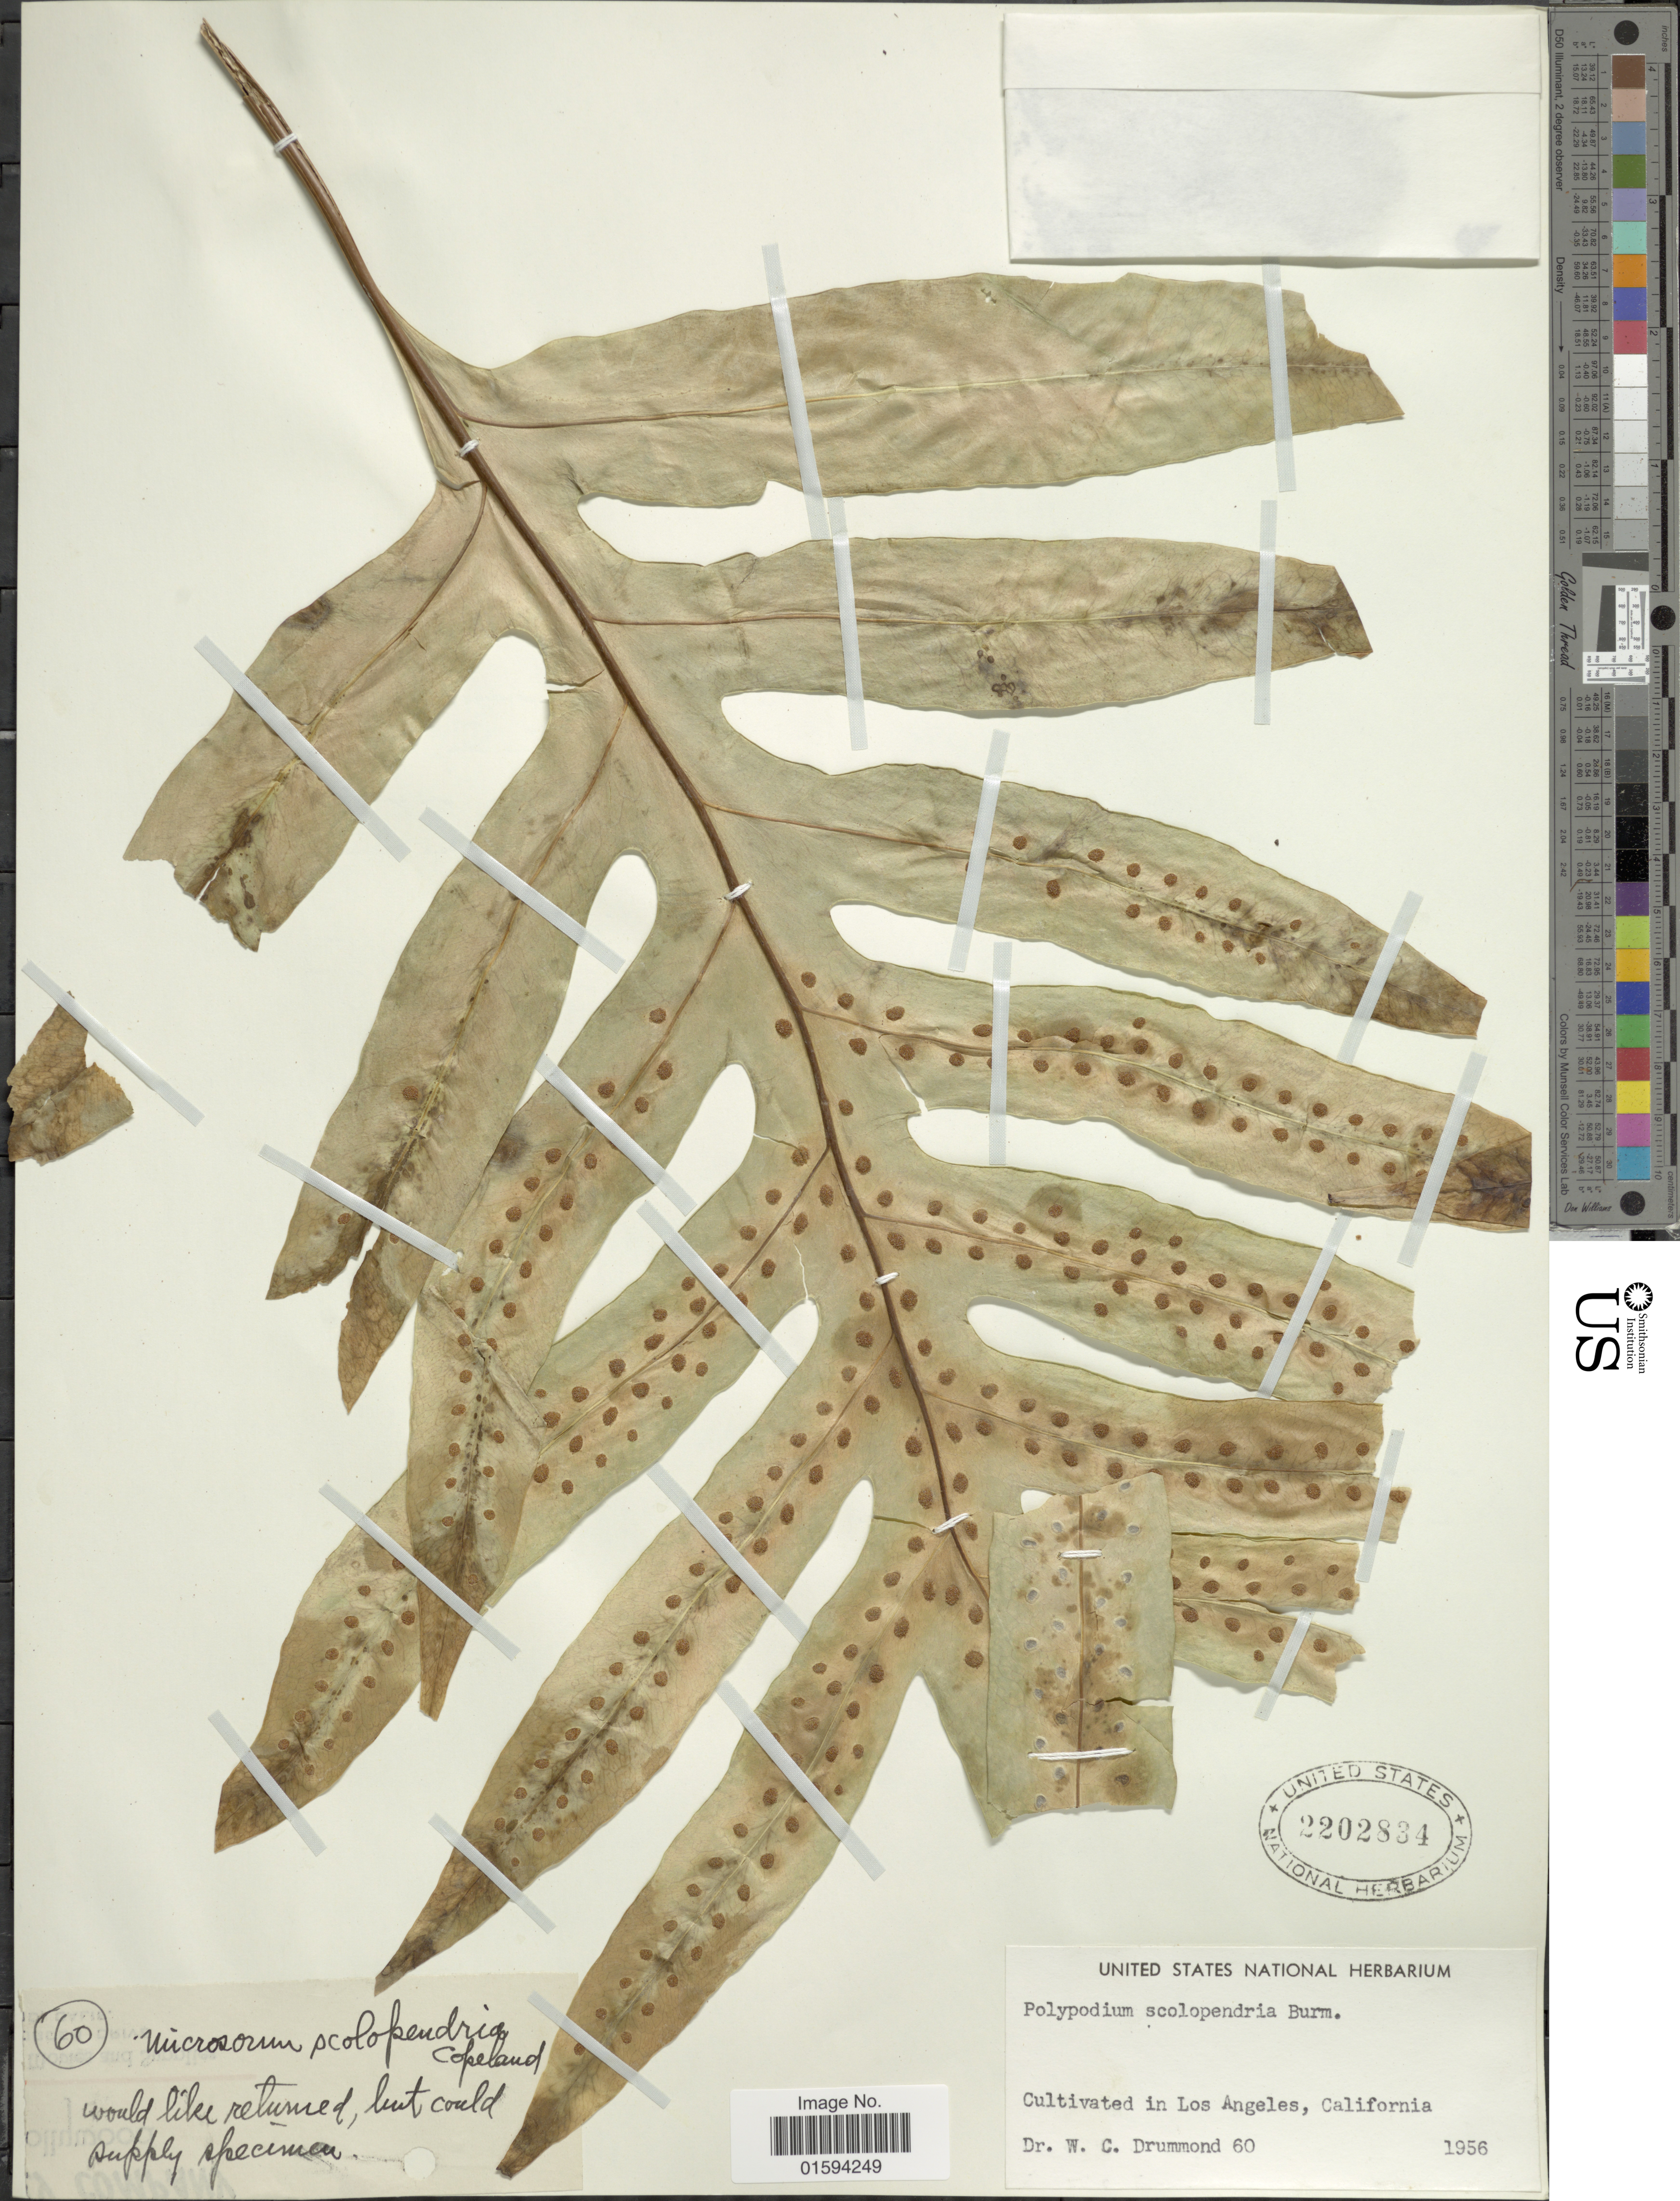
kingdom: Plantae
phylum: Tracheophyta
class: Polypodiopsida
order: Polypodiales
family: Polypodiaceae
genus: Polypodium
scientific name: Polypodium scolopendria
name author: Burm. f.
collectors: W. Drummond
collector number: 60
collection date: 1956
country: United States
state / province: California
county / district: Los Angeles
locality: In Los Angeles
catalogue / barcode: US 2202834